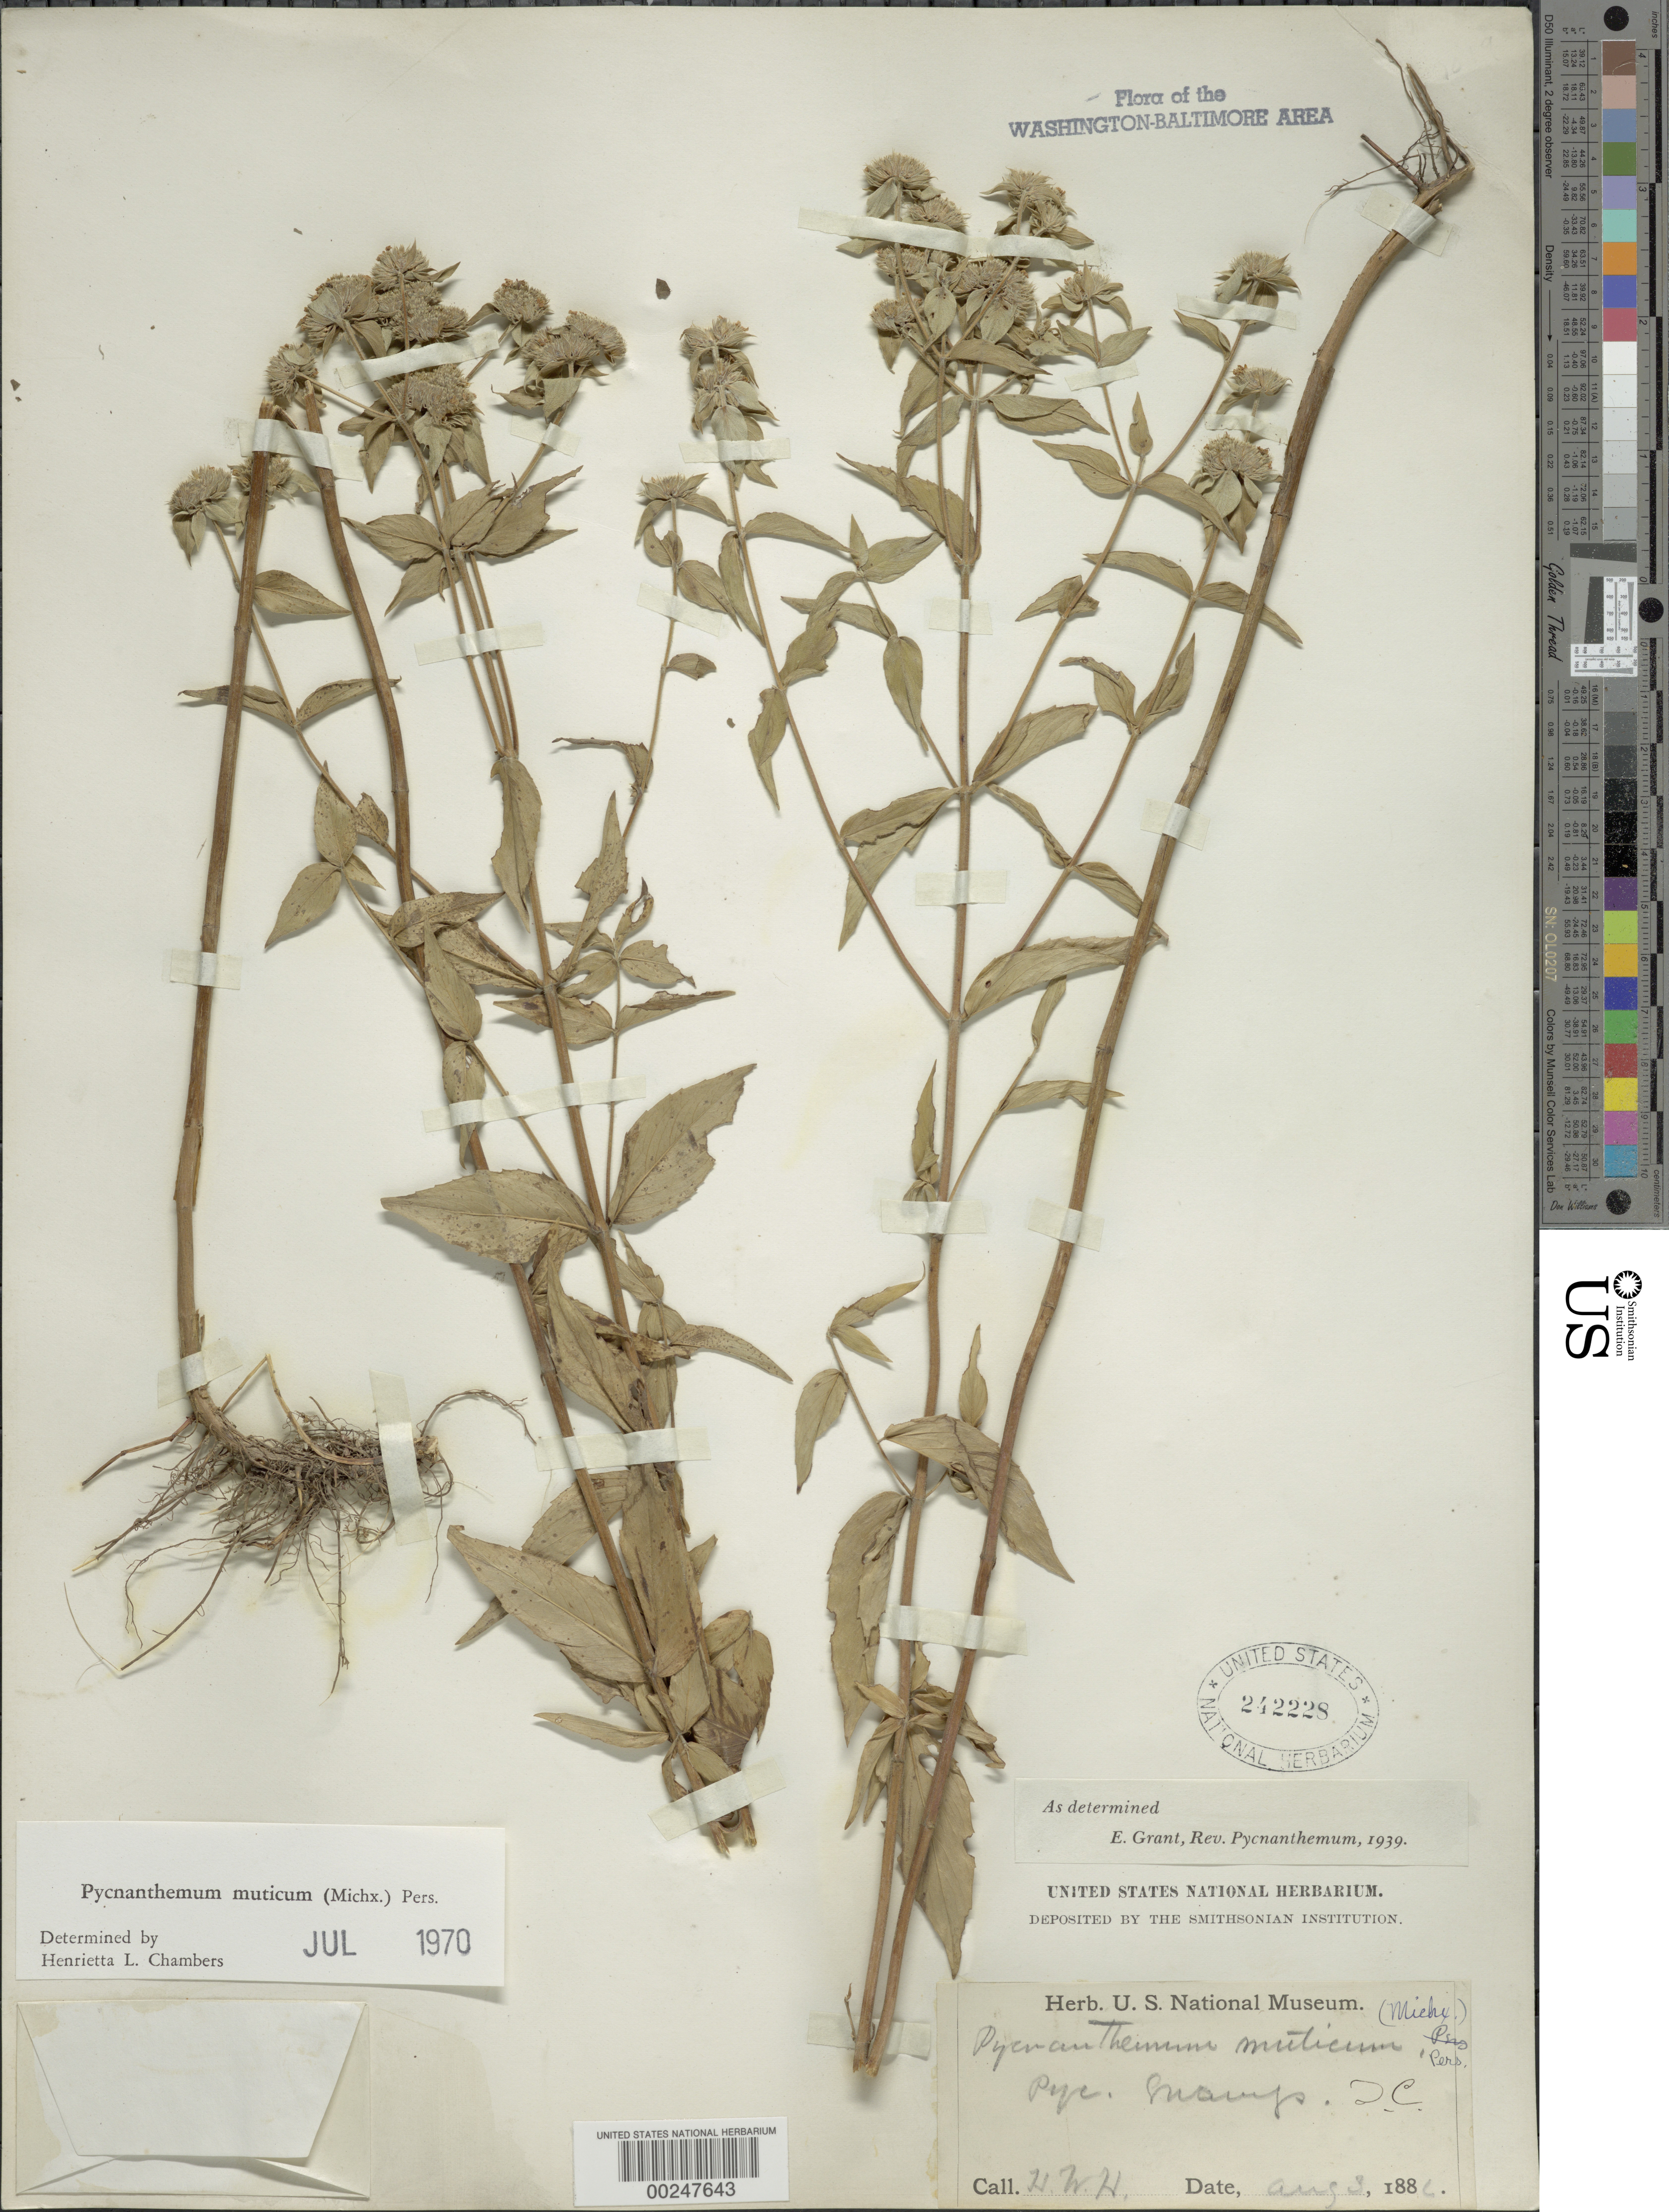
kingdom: Plantae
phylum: Tracheophyta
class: Magnoliopsida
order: Lamiales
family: Lamiaceae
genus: Pycnanthemum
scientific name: Pycnanthemum muticum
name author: (Michx.) Pers.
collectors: H. Henshaw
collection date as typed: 03 Aug 1886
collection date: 1886-08-03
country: United States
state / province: District of Columbia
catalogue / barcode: US 242228